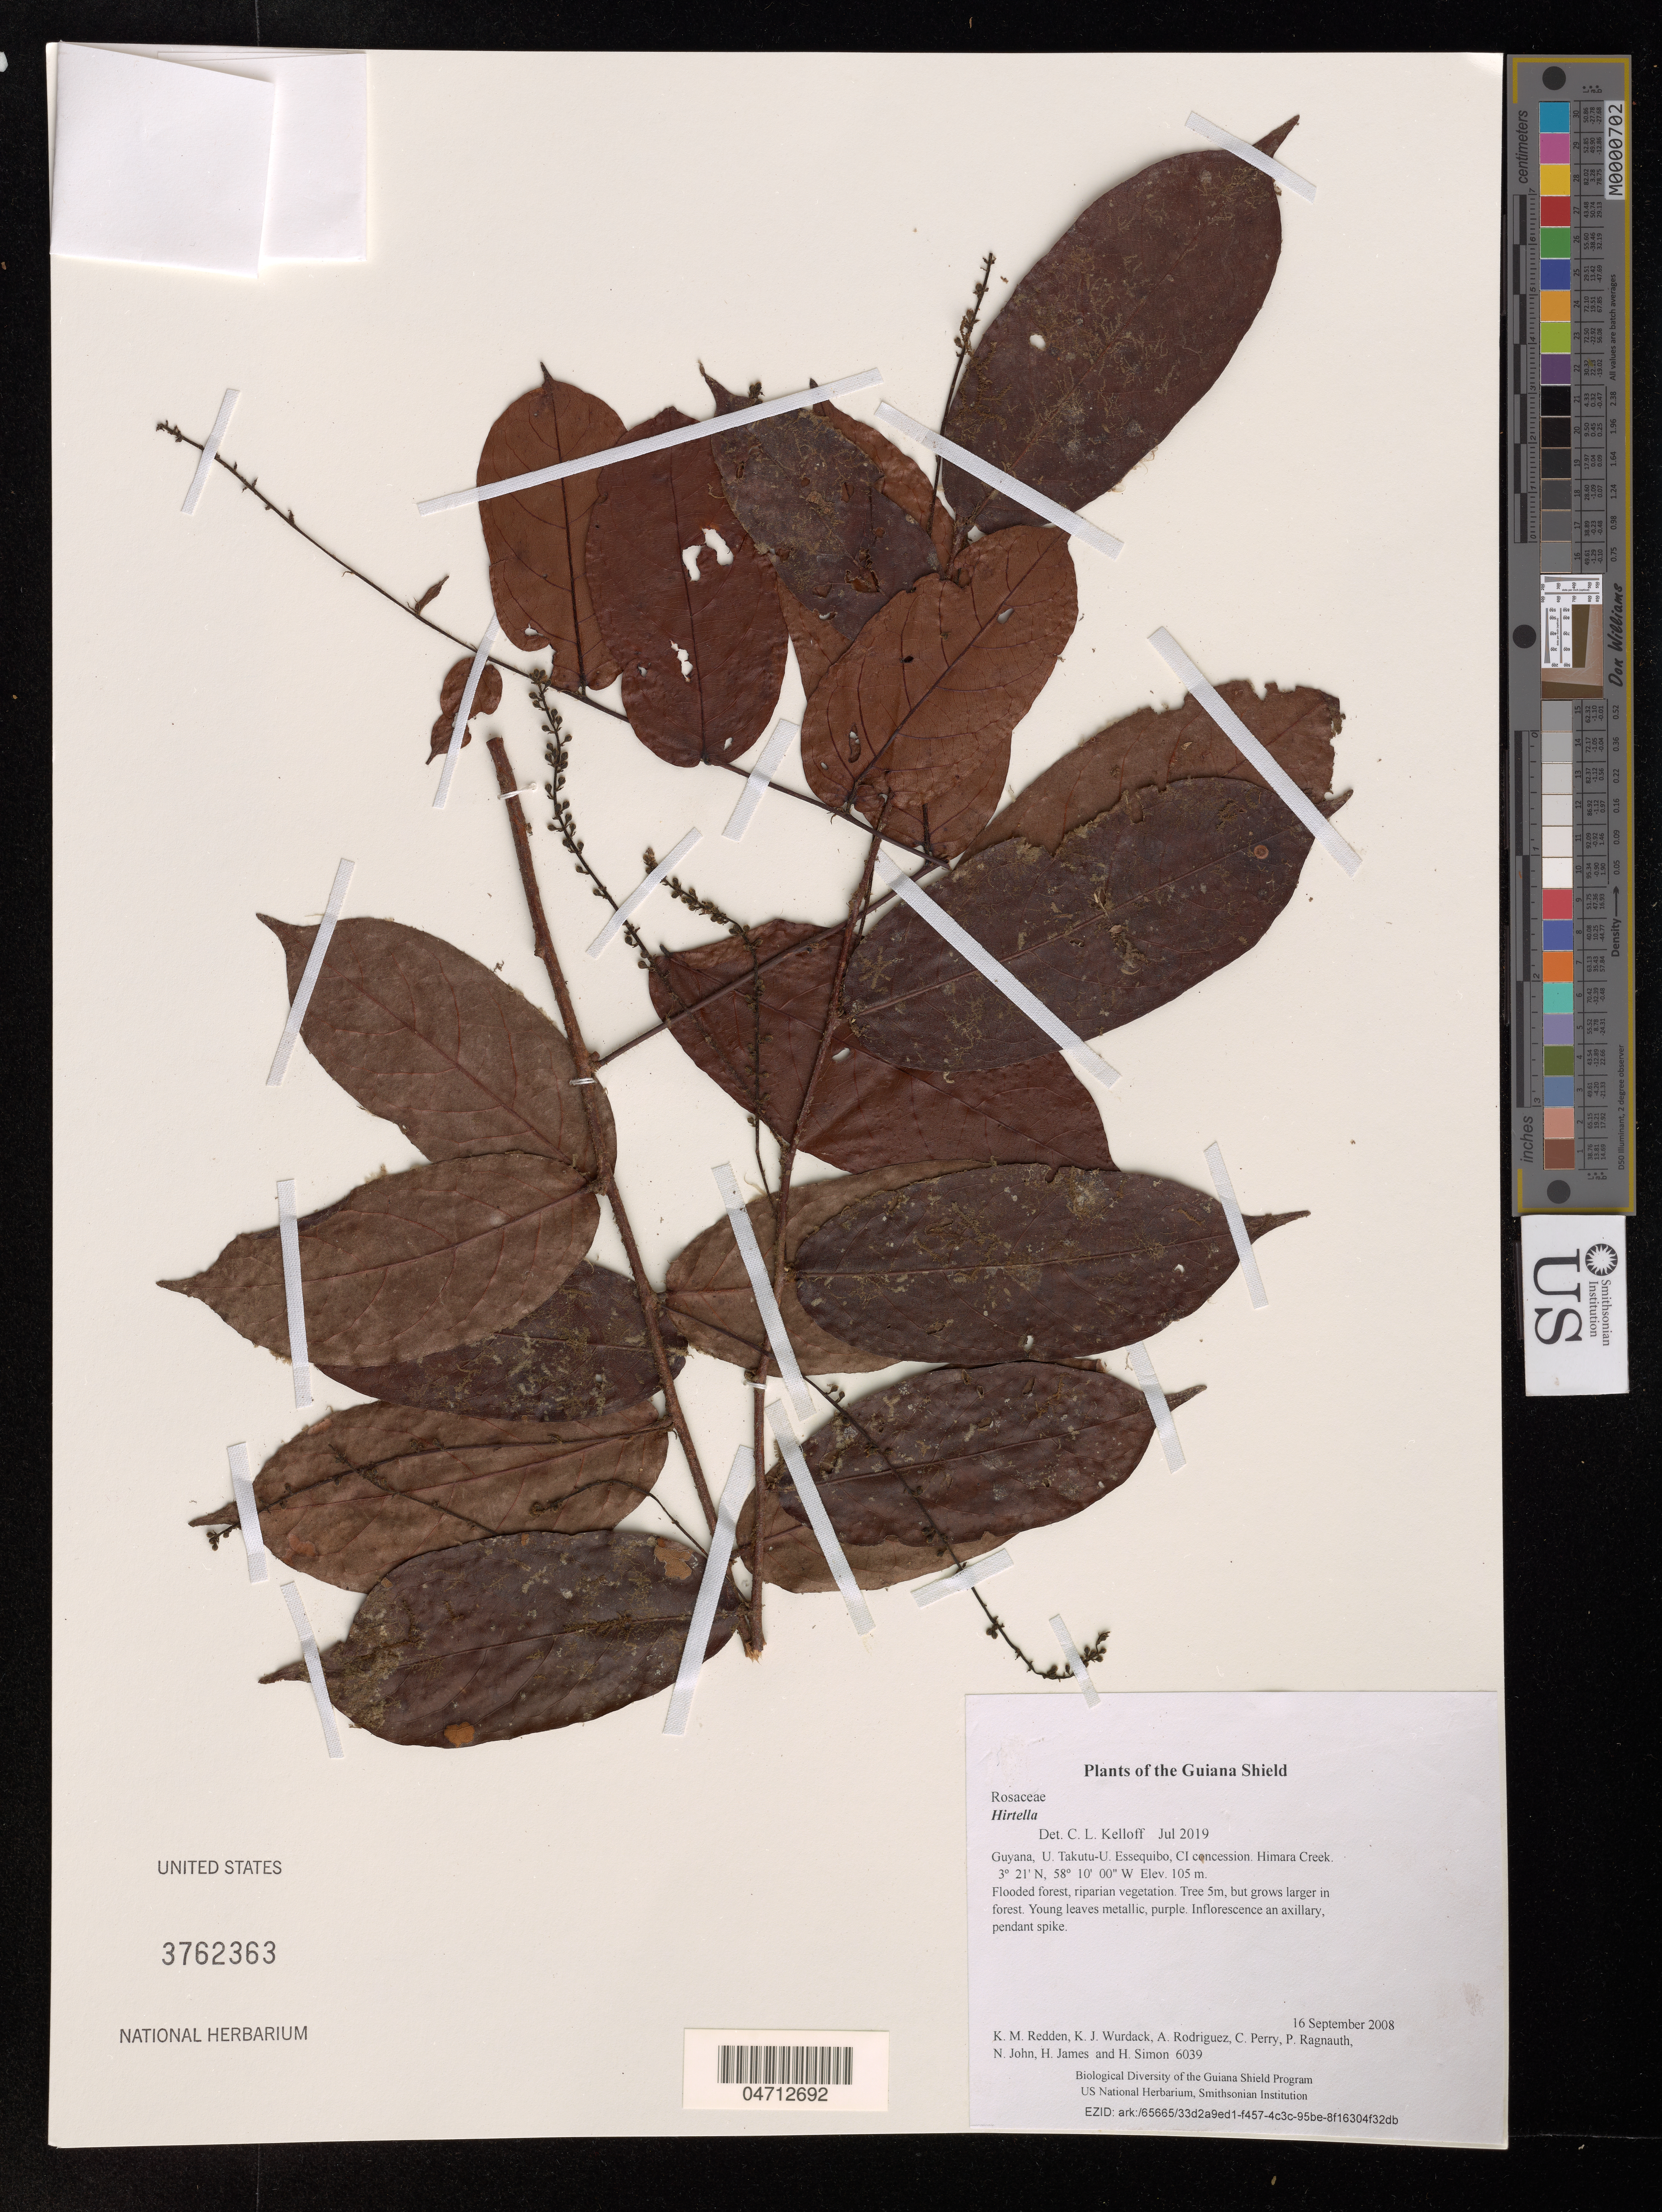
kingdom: Plantae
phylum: Tracheophyta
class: Magnoliopsida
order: Malpighiales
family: Chrysobalanaceae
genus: Hirtella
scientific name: Hirtella sp.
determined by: Kelloff, C. L.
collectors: K. M. Redden, K. Wurdack, A. Rodriguez, C. Perry, P. Ragnauth, N. John, H. James & H. Simon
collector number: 6039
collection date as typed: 16 September 2008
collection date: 2008-09-16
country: Guyana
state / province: U. Takutu-U. Essequibo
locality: CI concession. Himara Creek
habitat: Flooded forest, riparian vegetation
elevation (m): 105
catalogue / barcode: US 3762363